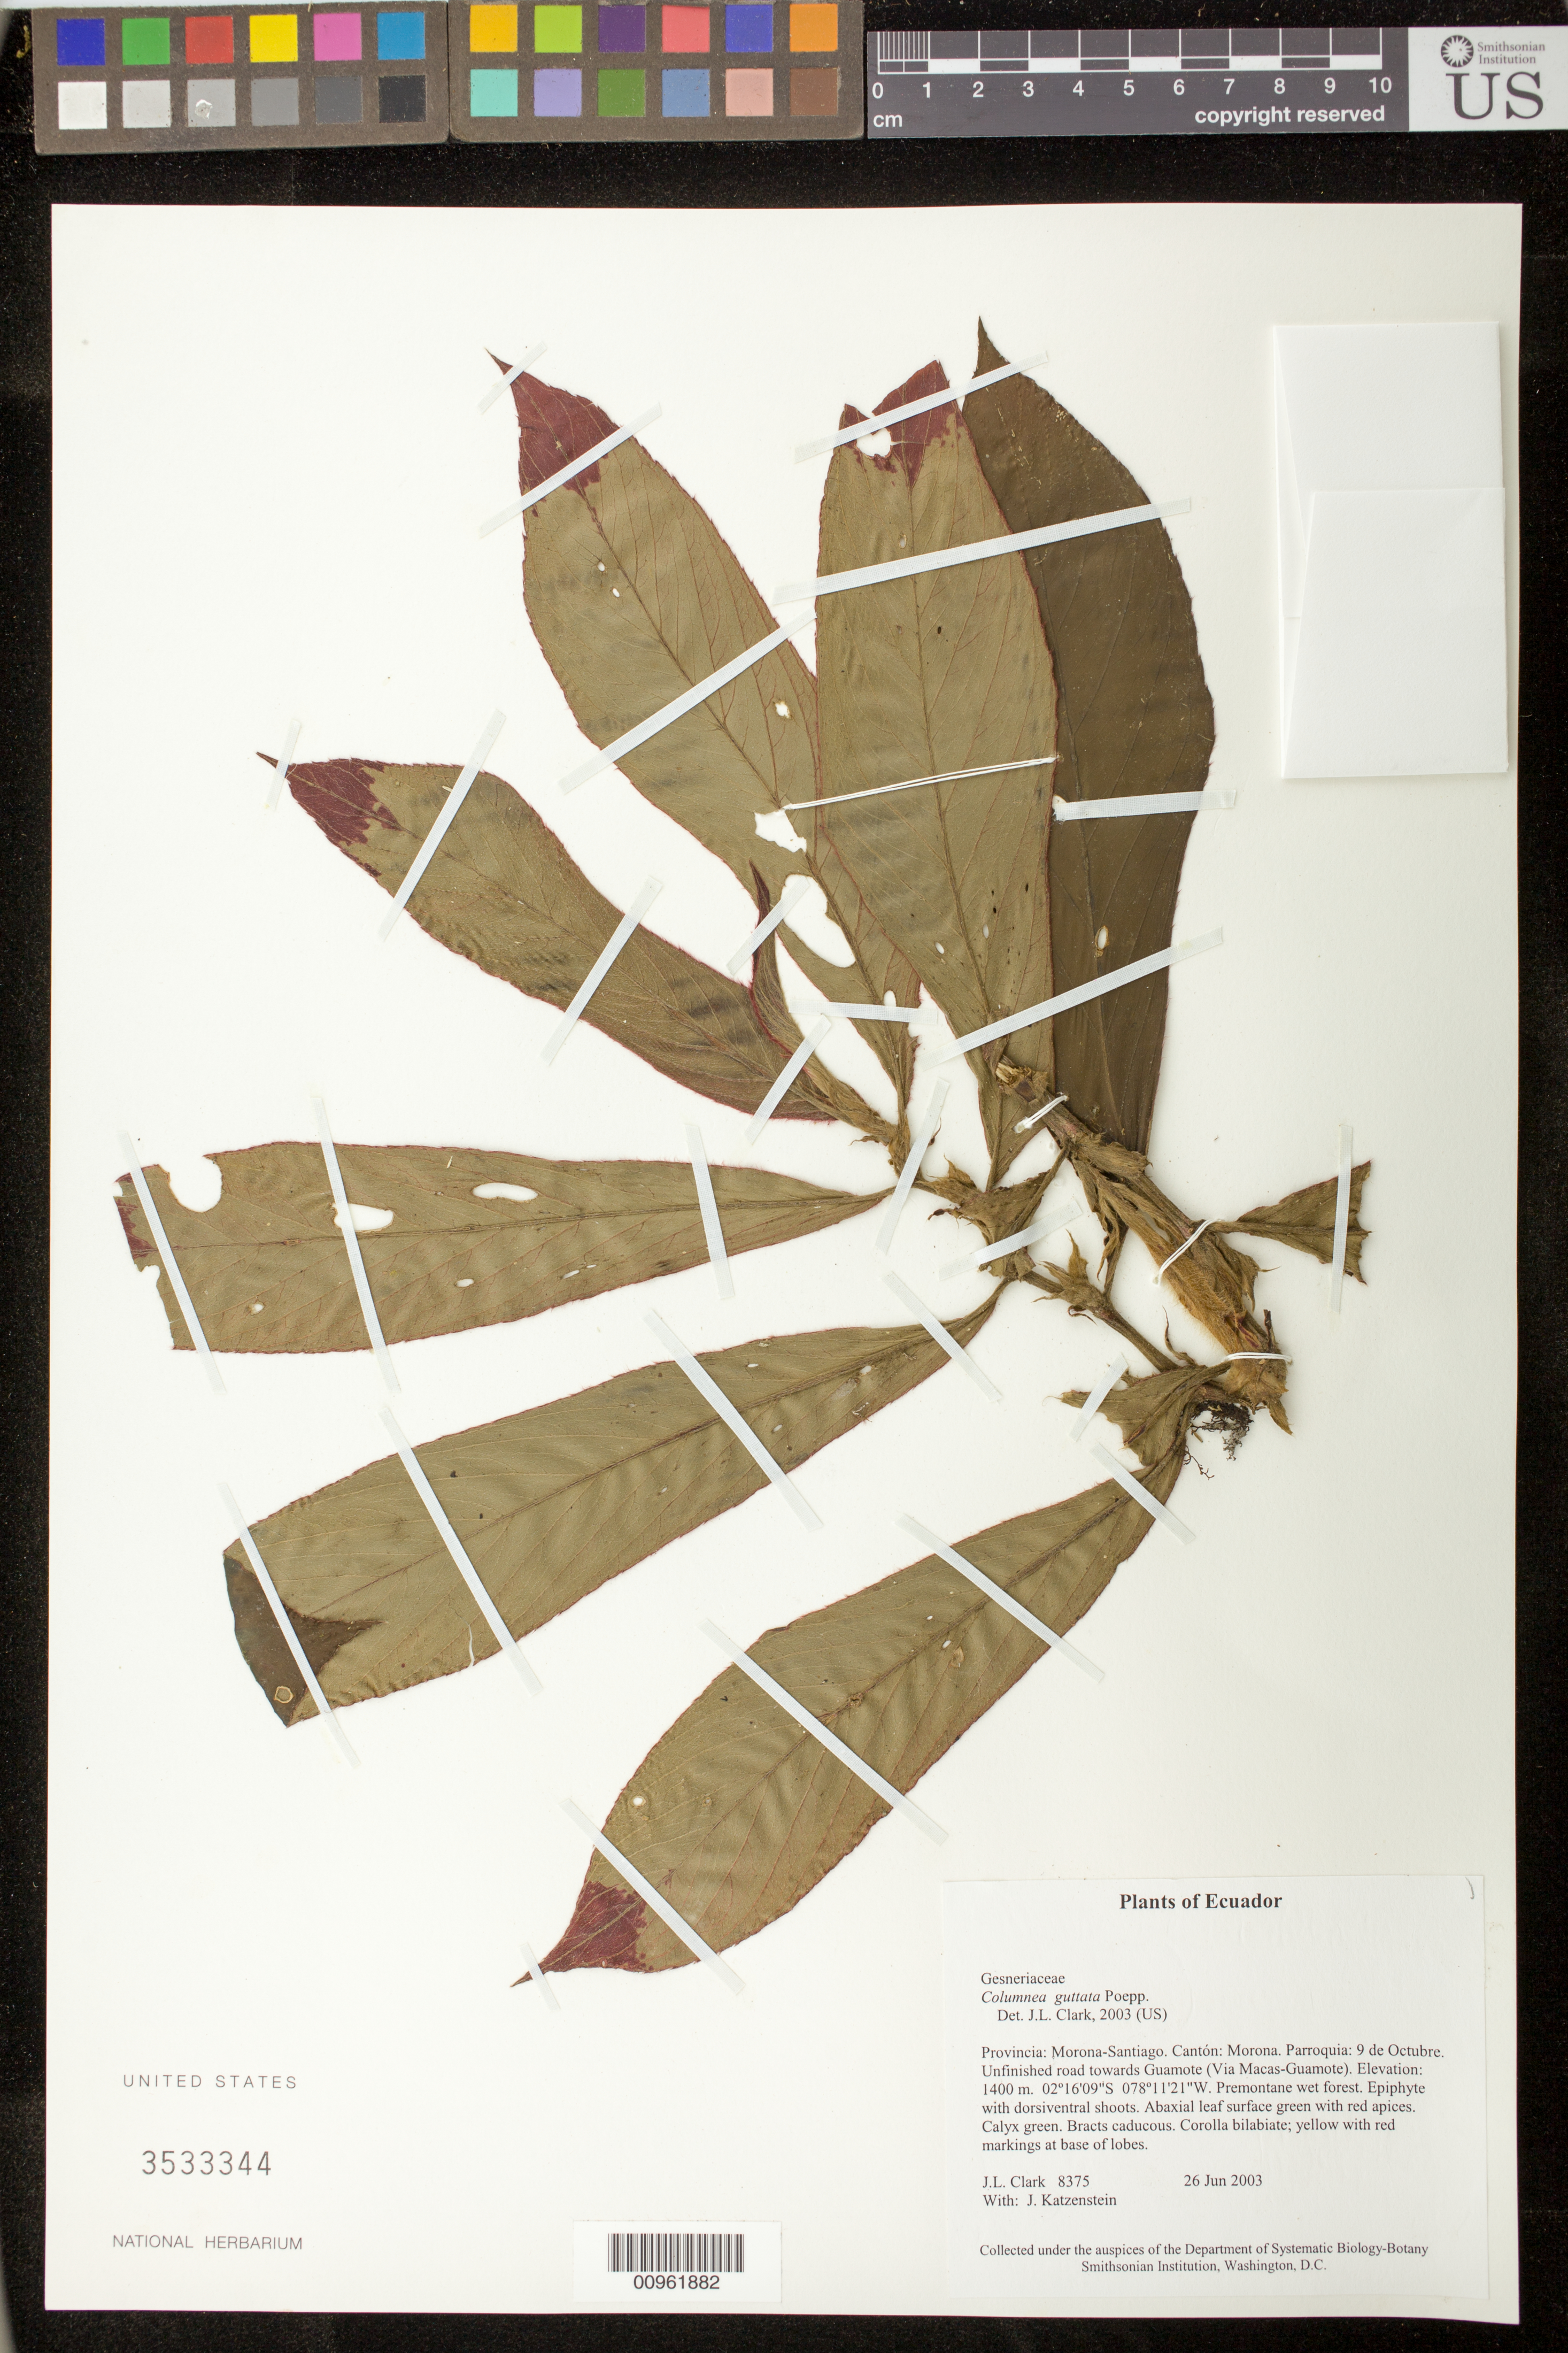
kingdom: Plantae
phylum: Tracheophyta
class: Magnoliopsida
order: Lamiales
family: Gesneriaceae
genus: Columnea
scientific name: Columnea guttata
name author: Poepp.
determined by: Clark, J. L., (SEL), The Marie Selby Botanical Garden (UNITED STATES)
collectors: J. L. Clark & J. Katzenstein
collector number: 8375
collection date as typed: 26 Jun 2003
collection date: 2003-06-26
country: Ecuador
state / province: Morona-Santiago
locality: Morona. Parroquia: 9 de Octubre. Unfinished road towards Guamote (Via Macas-Guamote).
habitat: Premontane wet forest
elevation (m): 1400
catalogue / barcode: US 3533344